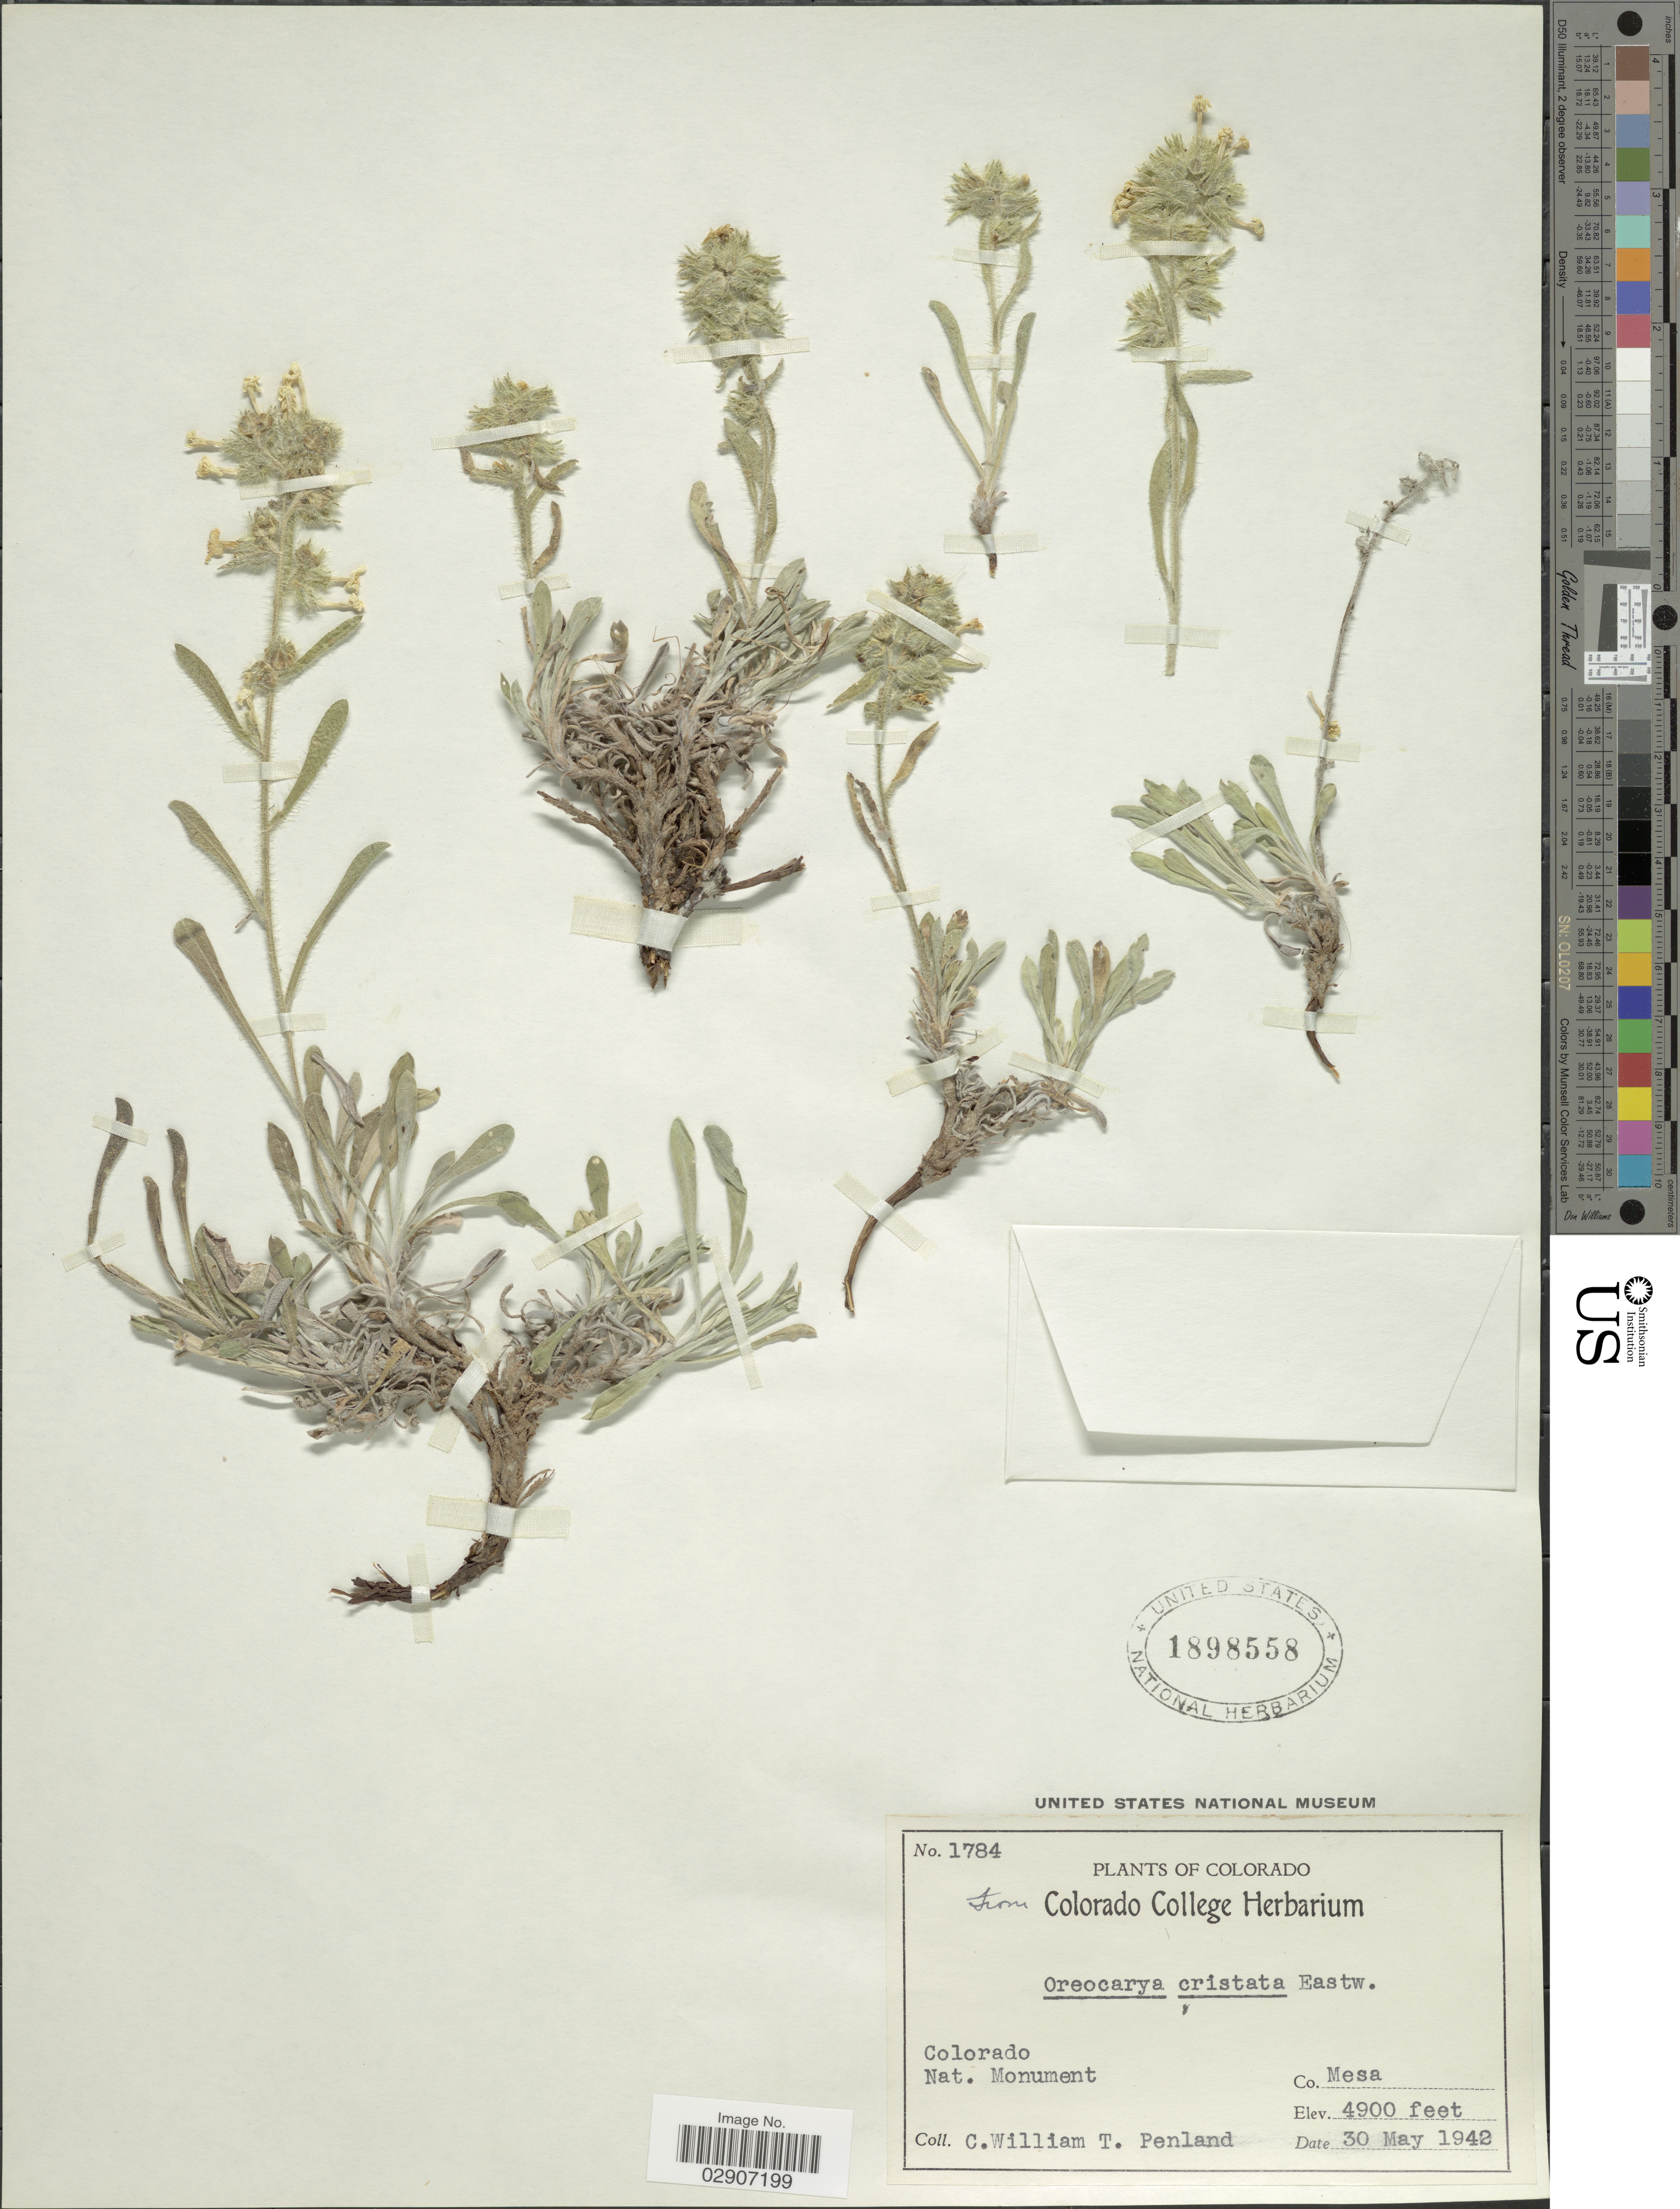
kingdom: Plantae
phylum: Tracheophyta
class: Magnoliopsida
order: Boraginales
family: Boraginaceae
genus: Oreocarya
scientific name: Oreocarya cristata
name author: Eastw.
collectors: C. William & T. Penland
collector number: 1784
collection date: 1942-05-30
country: United States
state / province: Colorado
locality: Colorado Nat. Monument, Co. Mesa.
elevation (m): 1494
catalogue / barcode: US 1898558